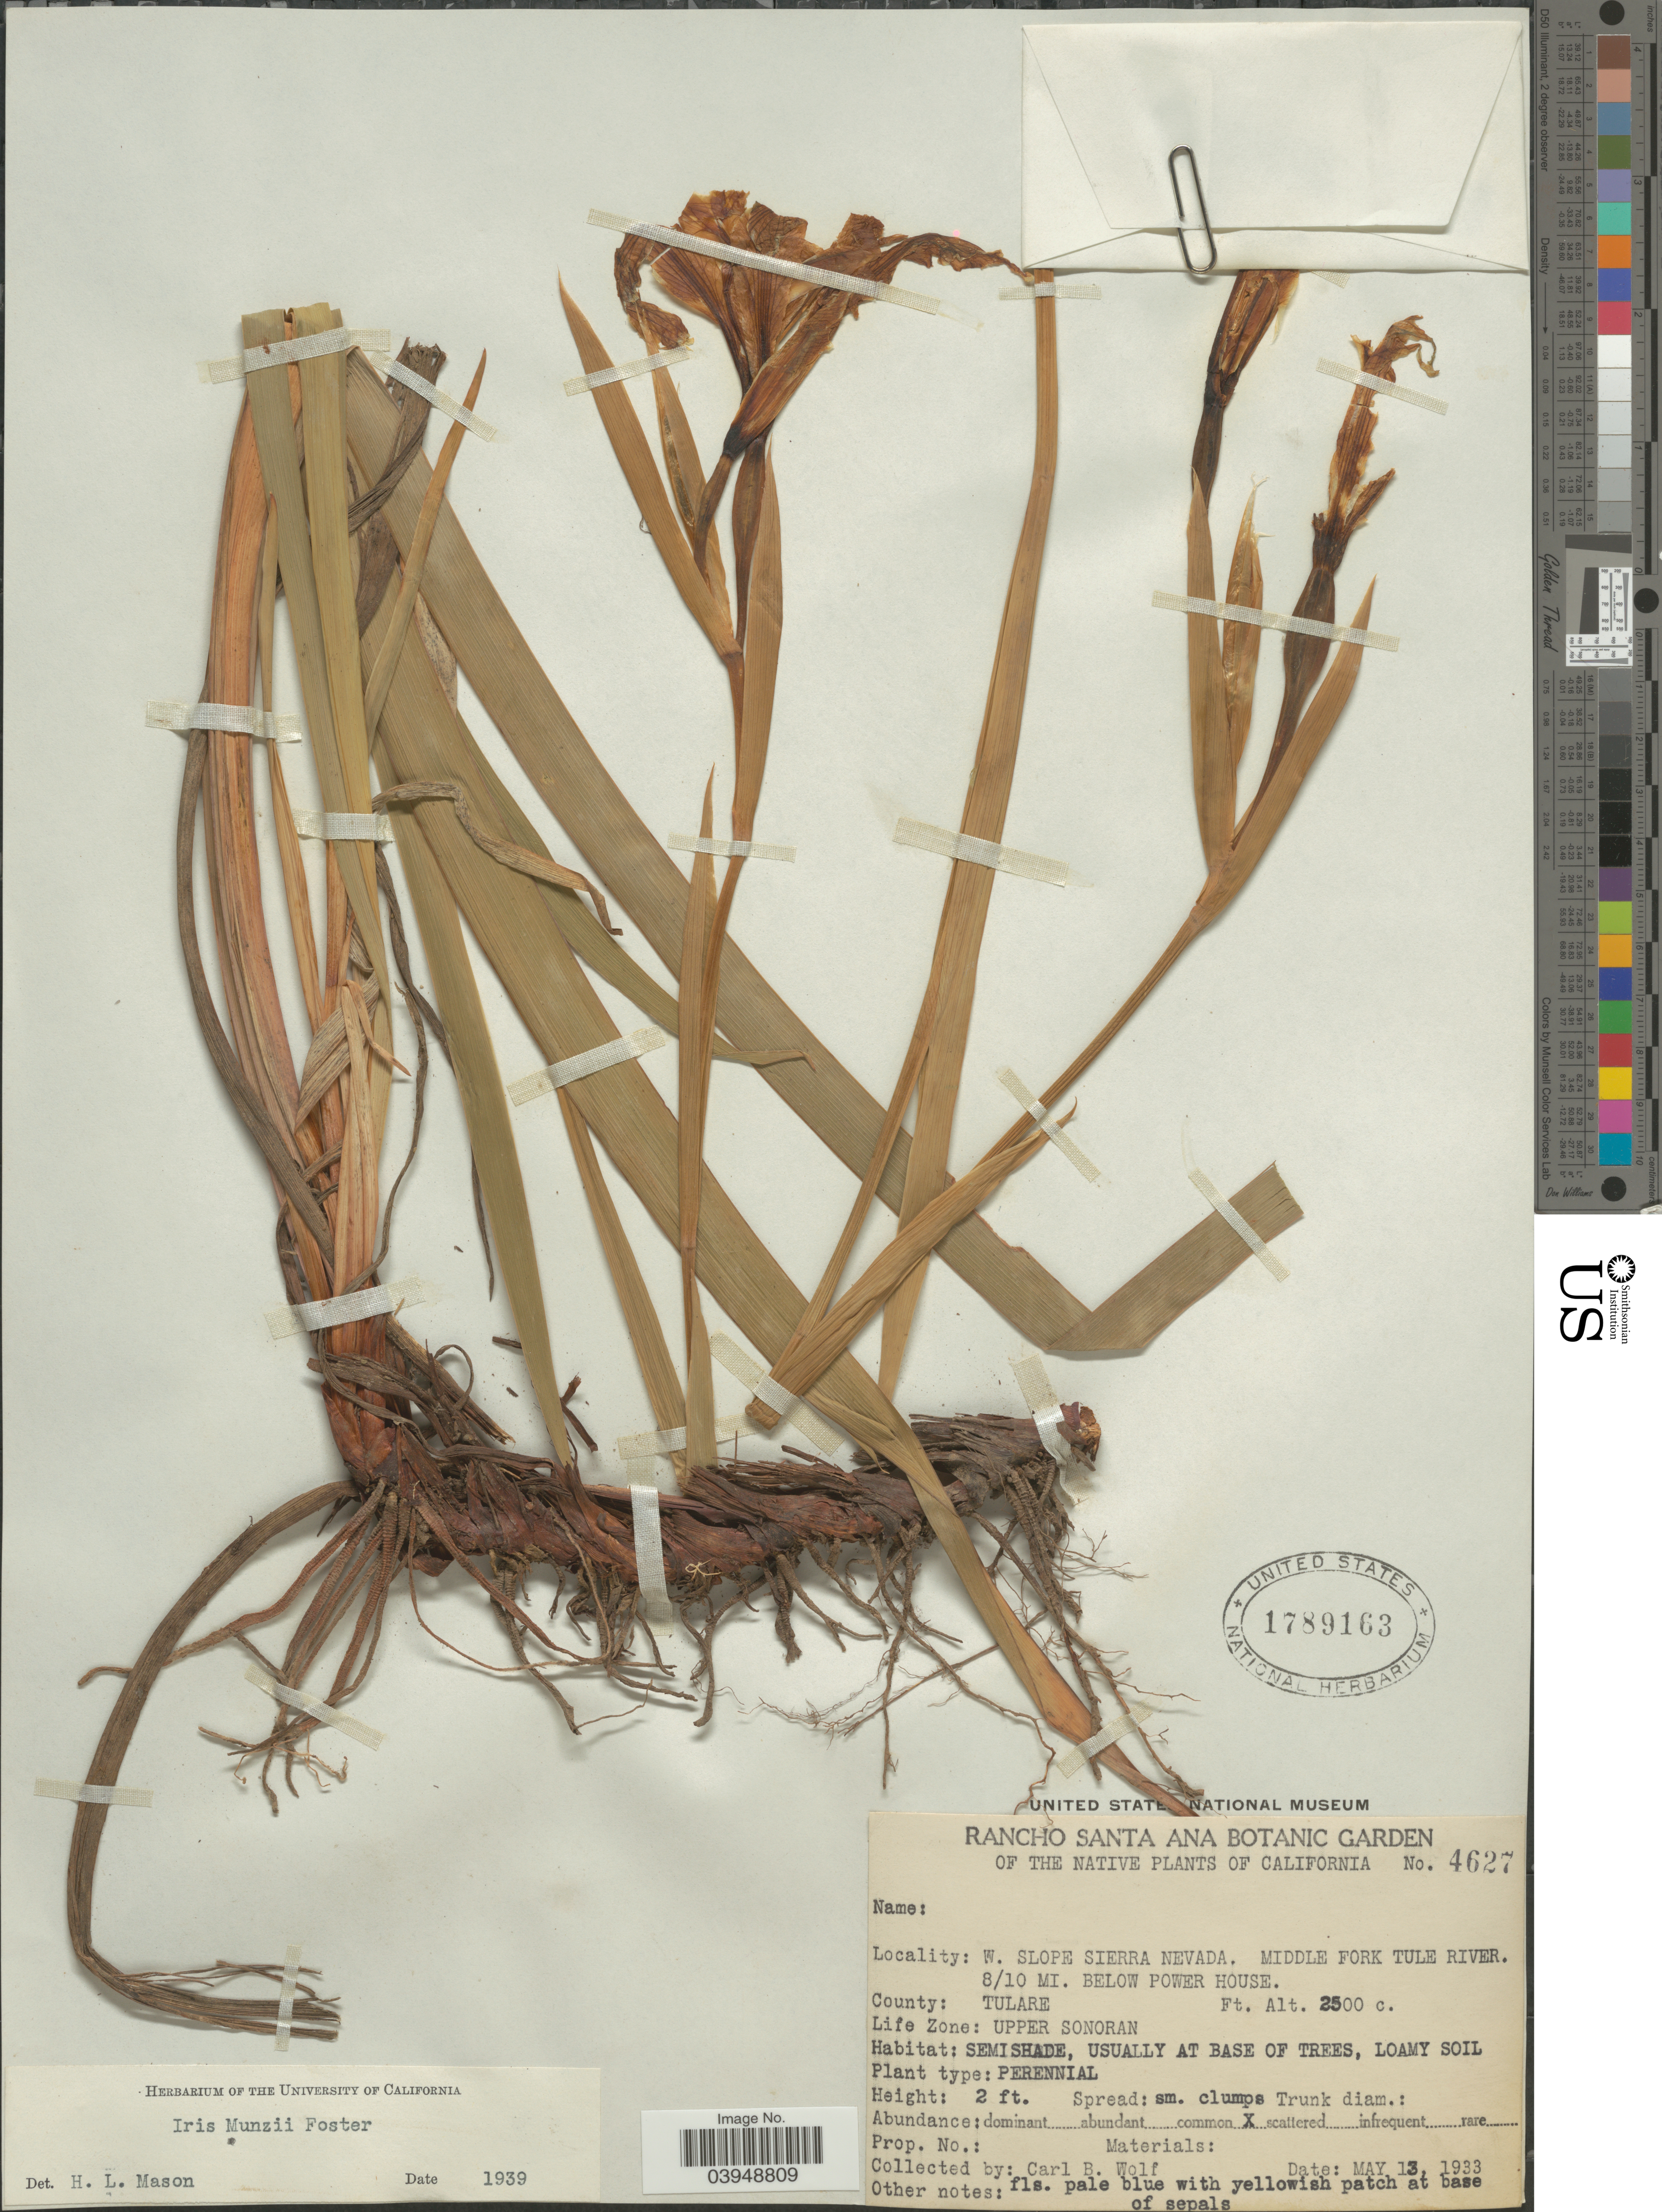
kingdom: Plantae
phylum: Tracheophyta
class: Liliopsida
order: Asparagales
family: Iridaceae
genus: Iris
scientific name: Iris munzii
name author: R.C. Foster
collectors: C. B. Wolf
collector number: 4627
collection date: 1933-05-13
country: United States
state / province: California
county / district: Tulare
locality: W. Slope Sierra Nevada. Middle Fork Tule River. 8/10 mi. below Power House. County: Tulare. Life Zone: Upper Sonoran.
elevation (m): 762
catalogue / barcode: US 1789163